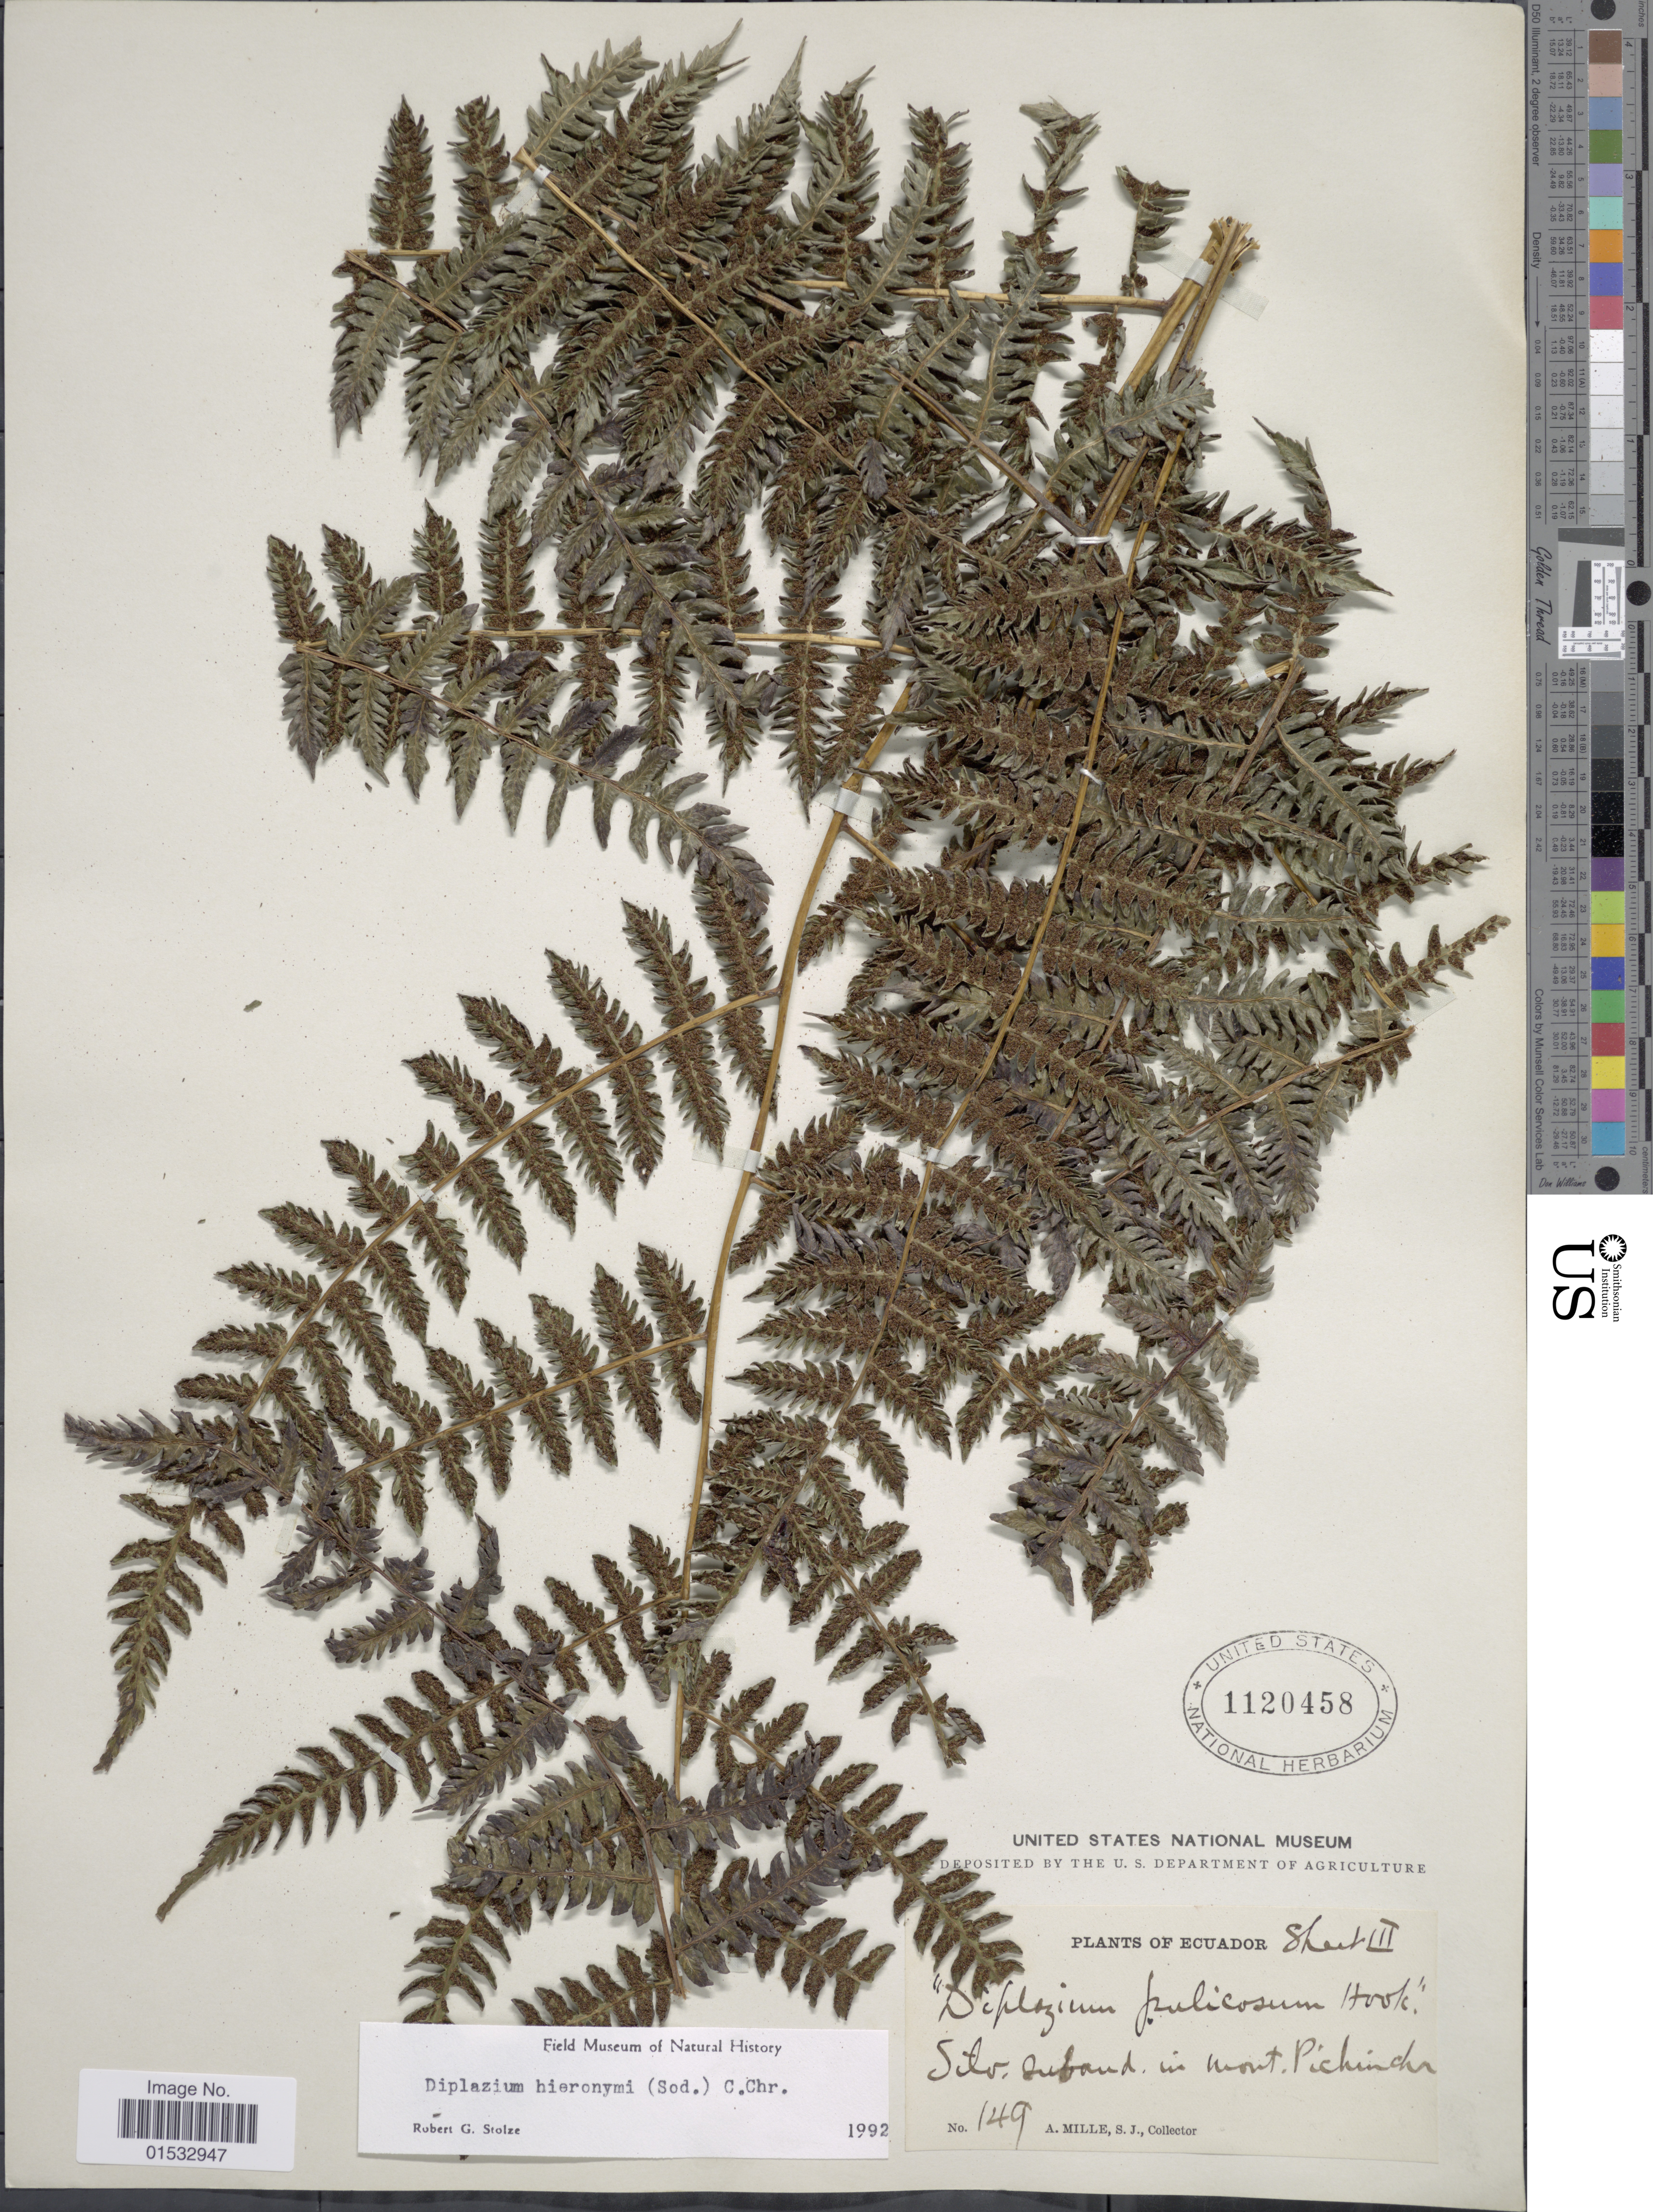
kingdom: Plantae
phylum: Tracheophyta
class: Polypodiopsida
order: Polypodiales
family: Athyriaceae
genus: Diplazium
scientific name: Diplazium hieronymi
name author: (Sodiro) C. Chr.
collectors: A. Mille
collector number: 149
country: Ecuador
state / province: Pichincha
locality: Silv. suband in mont. Pichincha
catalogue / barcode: US 1120458